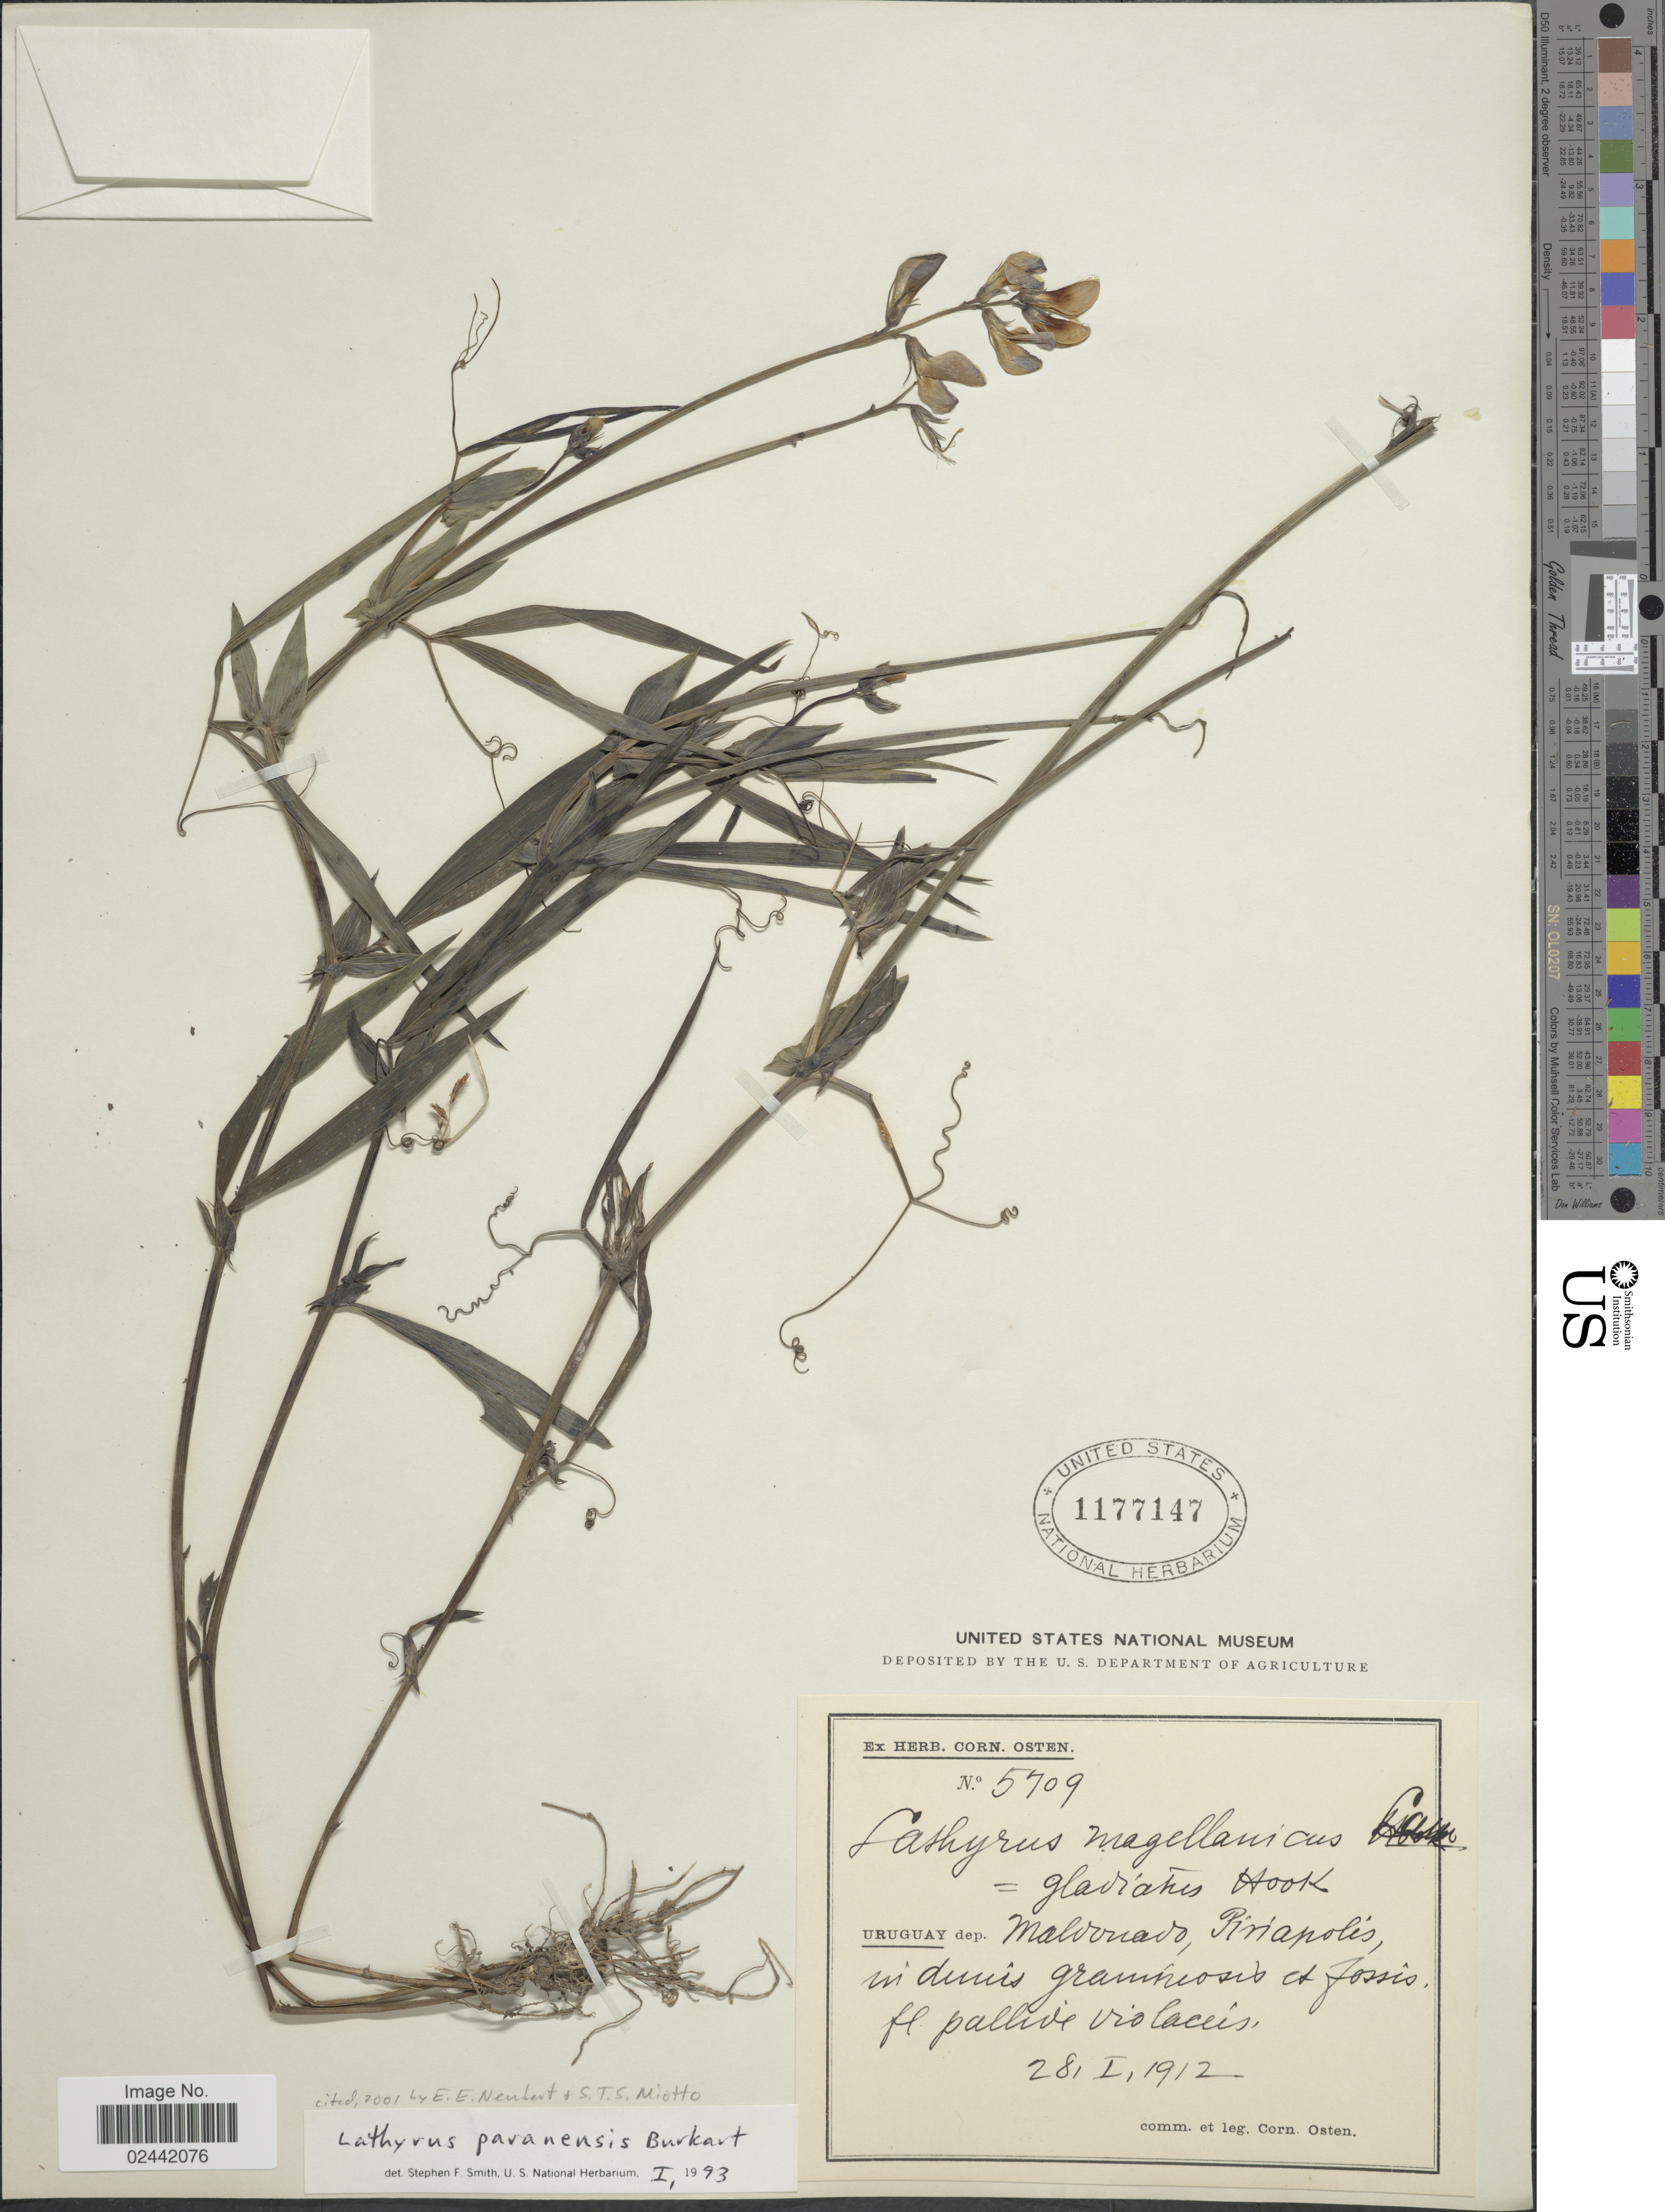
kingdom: Plantae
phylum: Tracheophyta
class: Magnoliopsida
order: Fabales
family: Fabaceae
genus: Lathyrus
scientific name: Lathyrus paranensis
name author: Burkart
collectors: C. Osten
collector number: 5709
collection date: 1912-01-28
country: Uruguay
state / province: Maldonado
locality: Piriapolis, in dumis gramicosit et fossis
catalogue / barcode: US 1177147